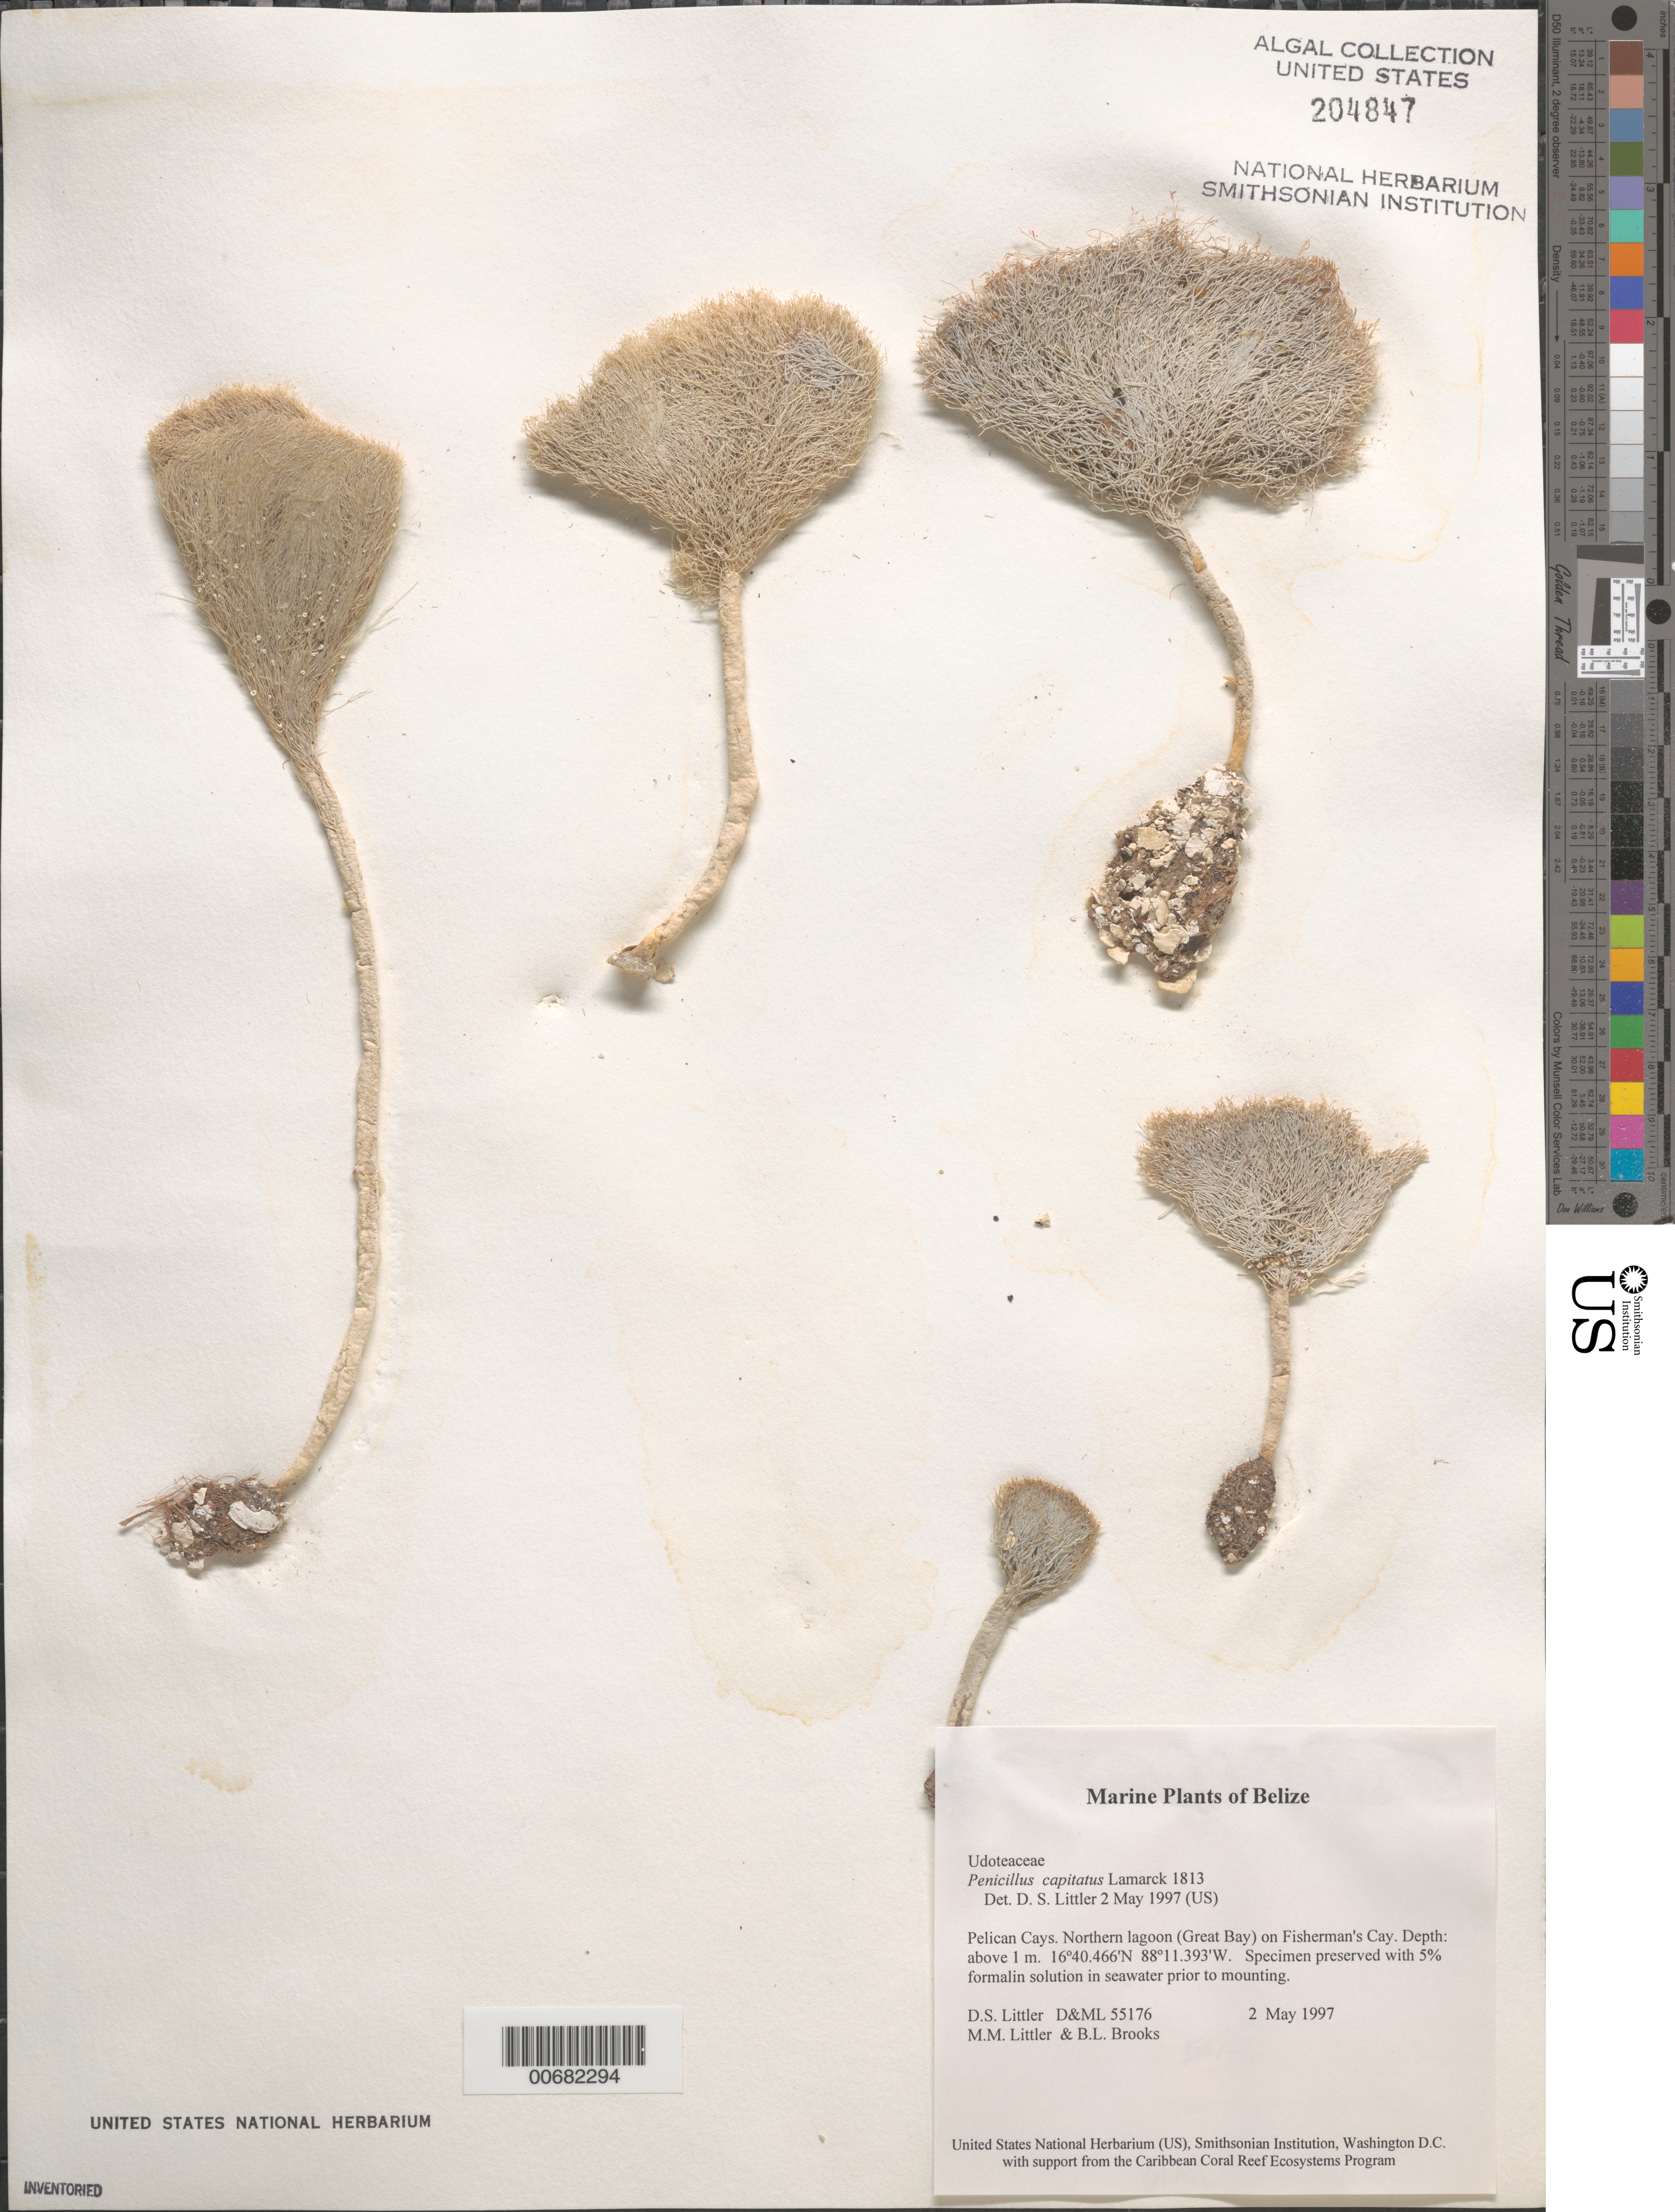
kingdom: Plantae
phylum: Chlorophyta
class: Ulvophyceae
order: Bryopsidales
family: Udoteaceae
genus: Penicillus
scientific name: Penicillus capitatus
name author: Lam.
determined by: Littler, D. S.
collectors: D. S. Littler, M. M. Littler & B. Brooks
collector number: D&ML 55176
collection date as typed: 02 May 1997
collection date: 1997-05-02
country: Belize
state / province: Stann Creek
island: Fisherman Cay [Fisherman's Cay]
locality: Great Bay (northern lagoon)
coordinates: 16 40.466' N, 88 11.393' W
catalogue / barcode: US 204847